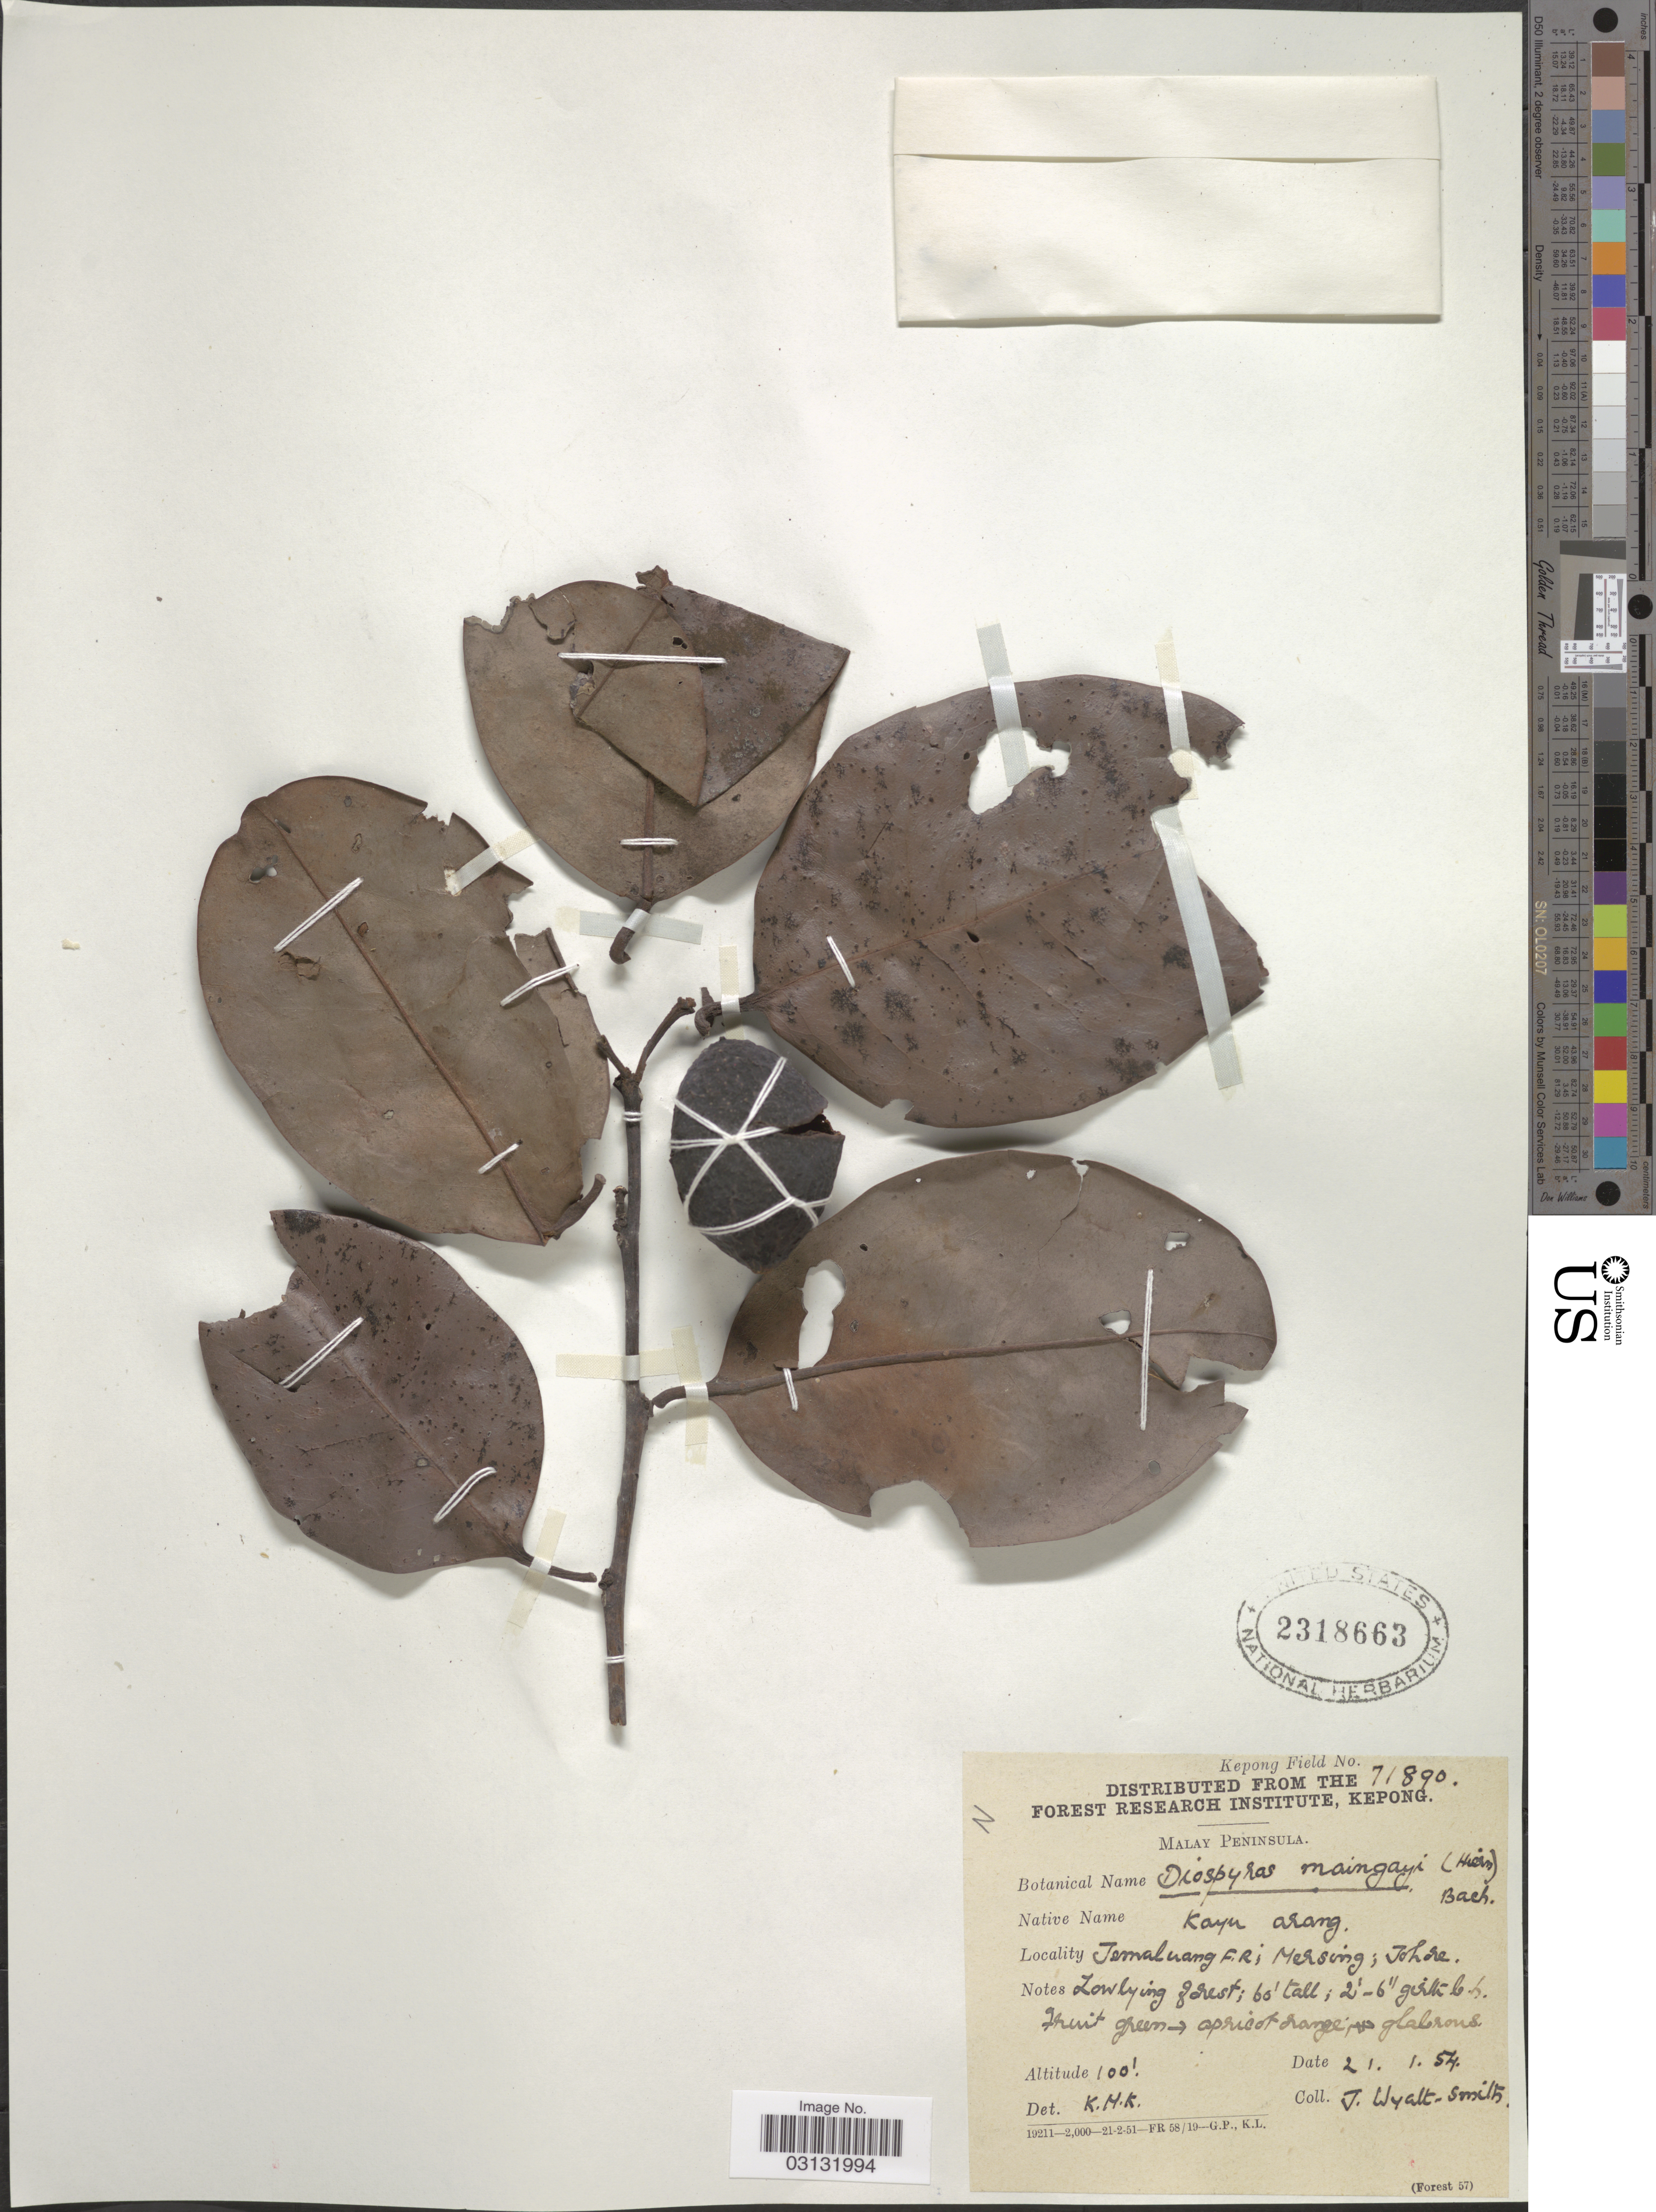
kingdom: Plantae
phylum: Tracheophyta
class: Magnoliopsida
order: Ericales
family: Ebenaceae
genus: Diospyros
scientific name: Diospyros maingayi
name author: (Hiern) Bakh.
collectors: J. Wyatt-Smith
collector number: Kepong Field 71890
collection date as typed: Transcribed d/m/y: 21/1/54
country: Malaysia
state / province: Johor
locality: Malay Peninsula. Jemaluang F. R.; Mersing; Johore.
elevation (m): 30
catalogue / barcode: US 2318663